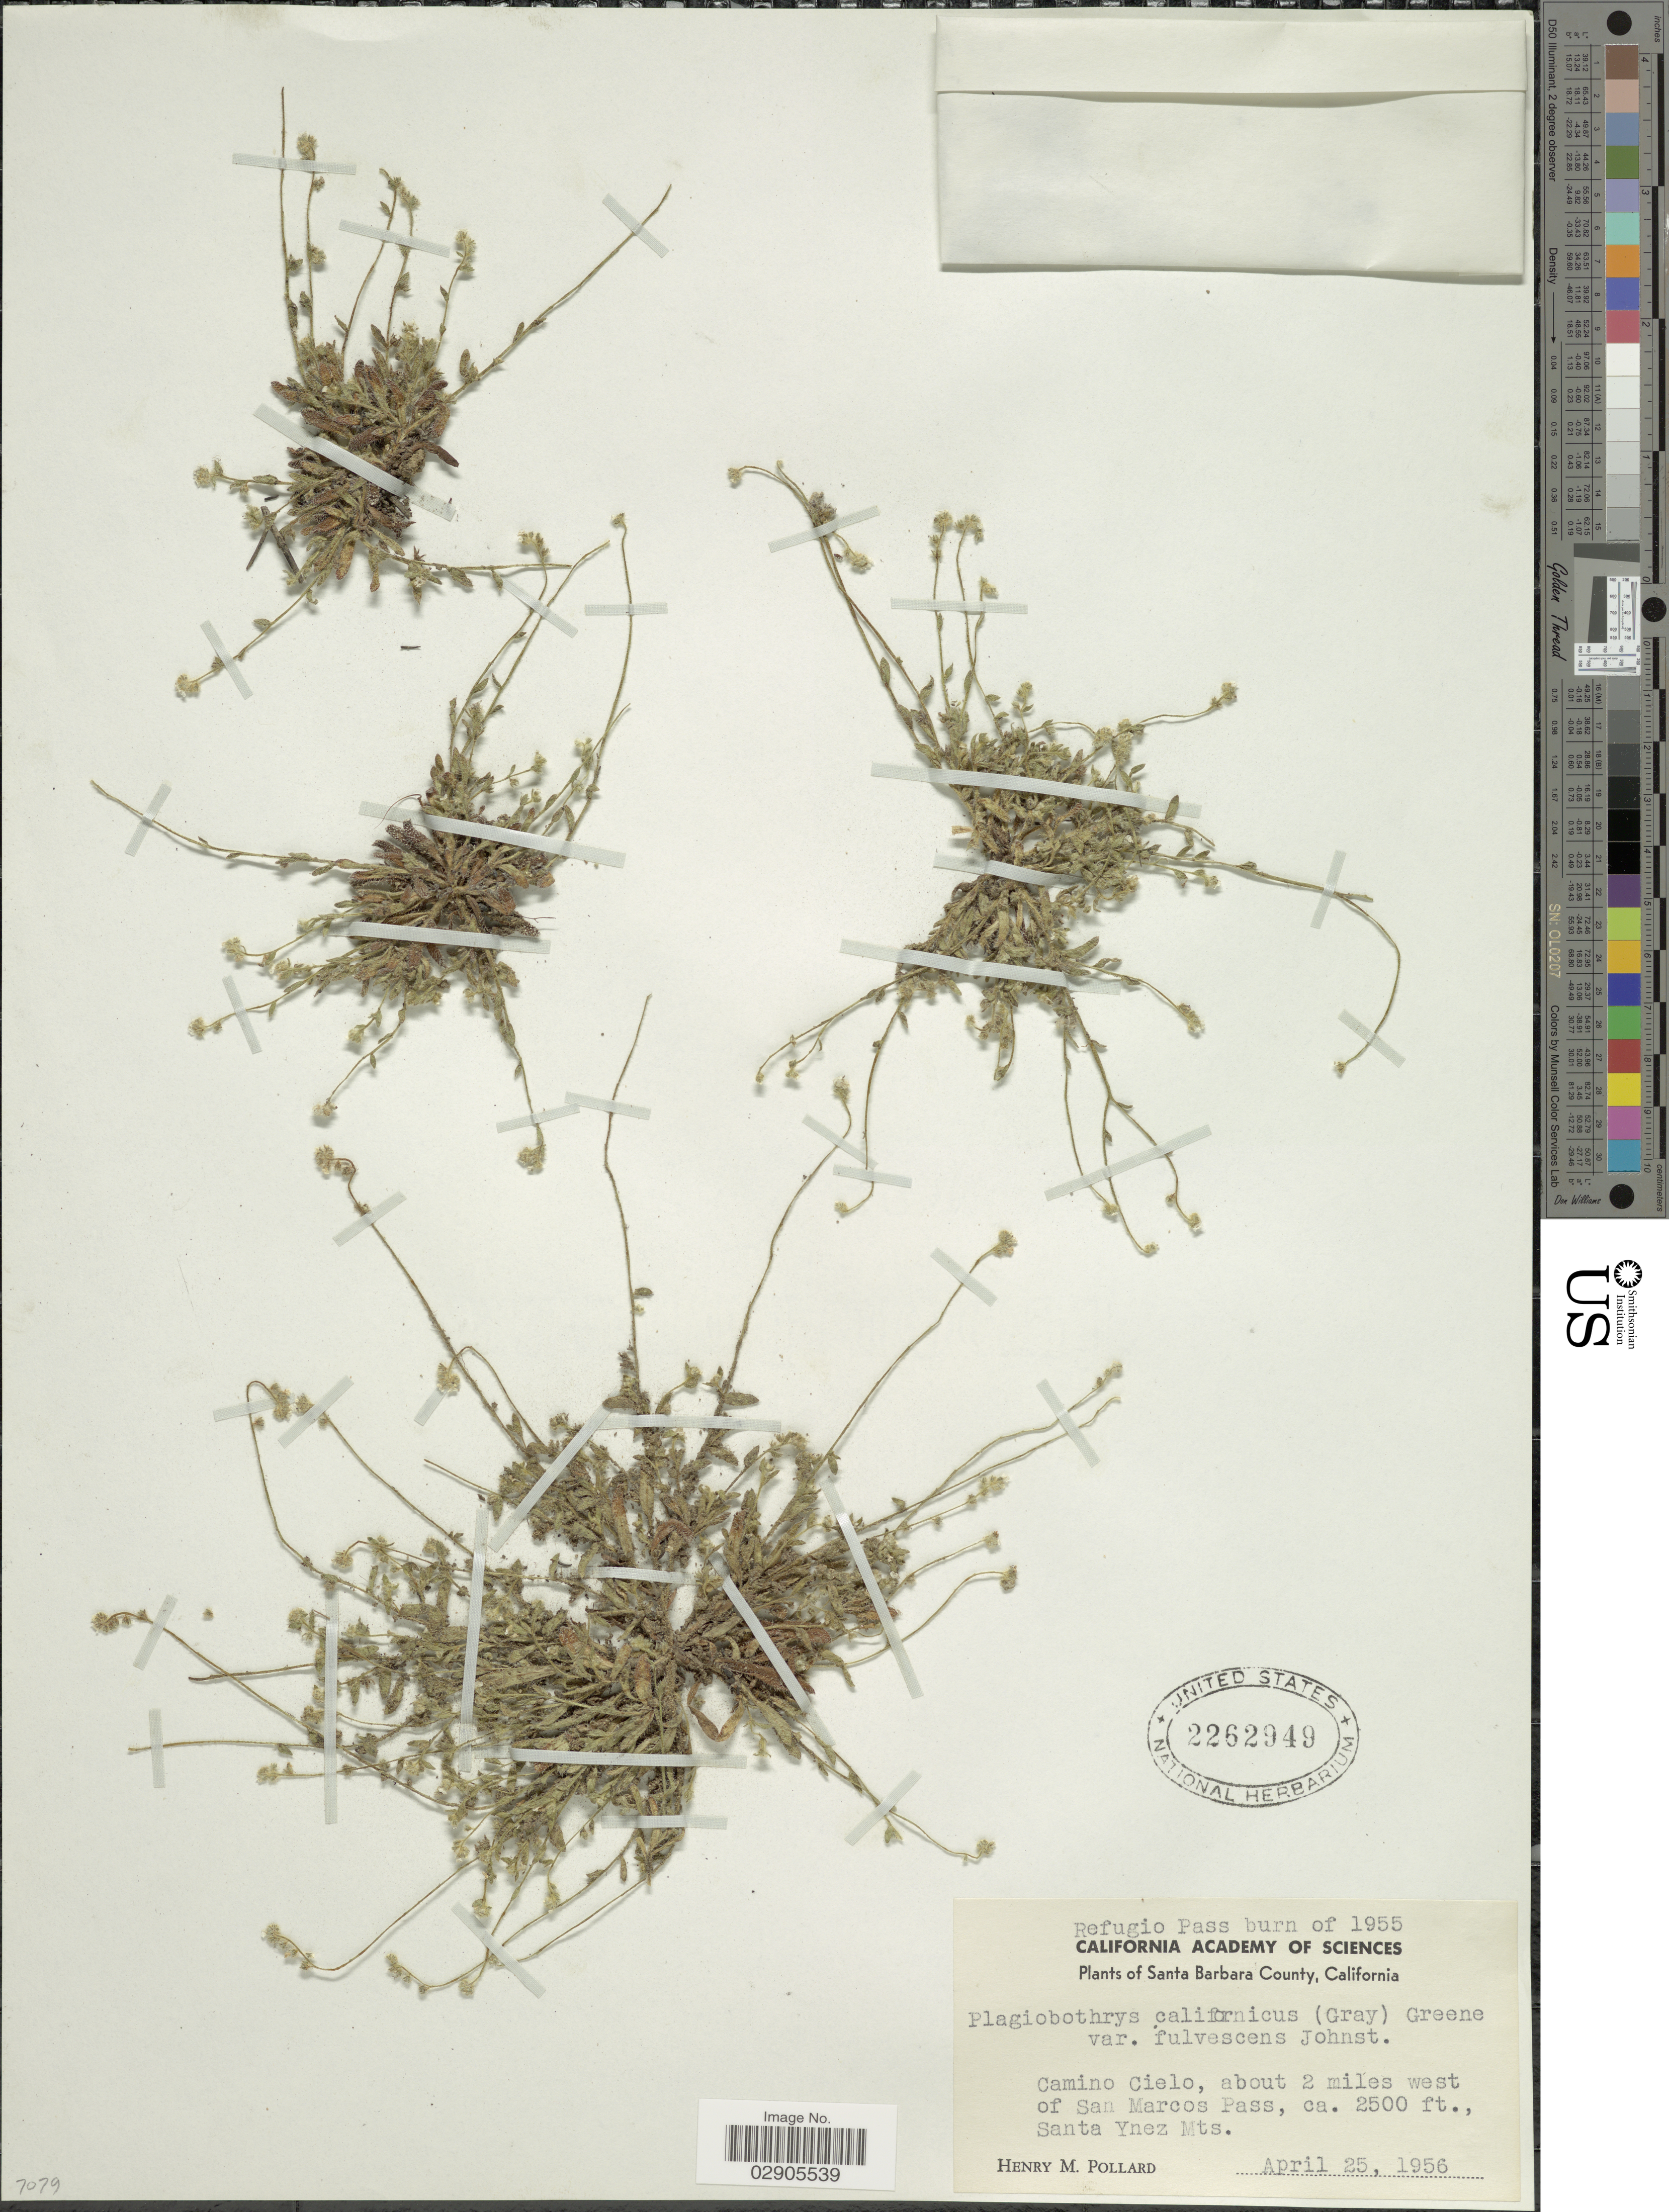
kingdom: Plantae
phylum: Tracheophyta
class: Magnoliopsida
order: Boraginales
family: Boraginaceae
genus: Plagiobothrys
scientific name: Plagiobothrys californicus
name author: (A. Gray) Greene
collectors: H. M. Pollard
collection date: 1956-04-25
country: United States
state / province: California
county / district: Santa Barbara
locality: Santa Barbara County. Camino Cielo, about 2 miles west of San Marcos Pass, Santa Ynez Mts.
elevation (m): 762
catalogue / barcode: US 2262949